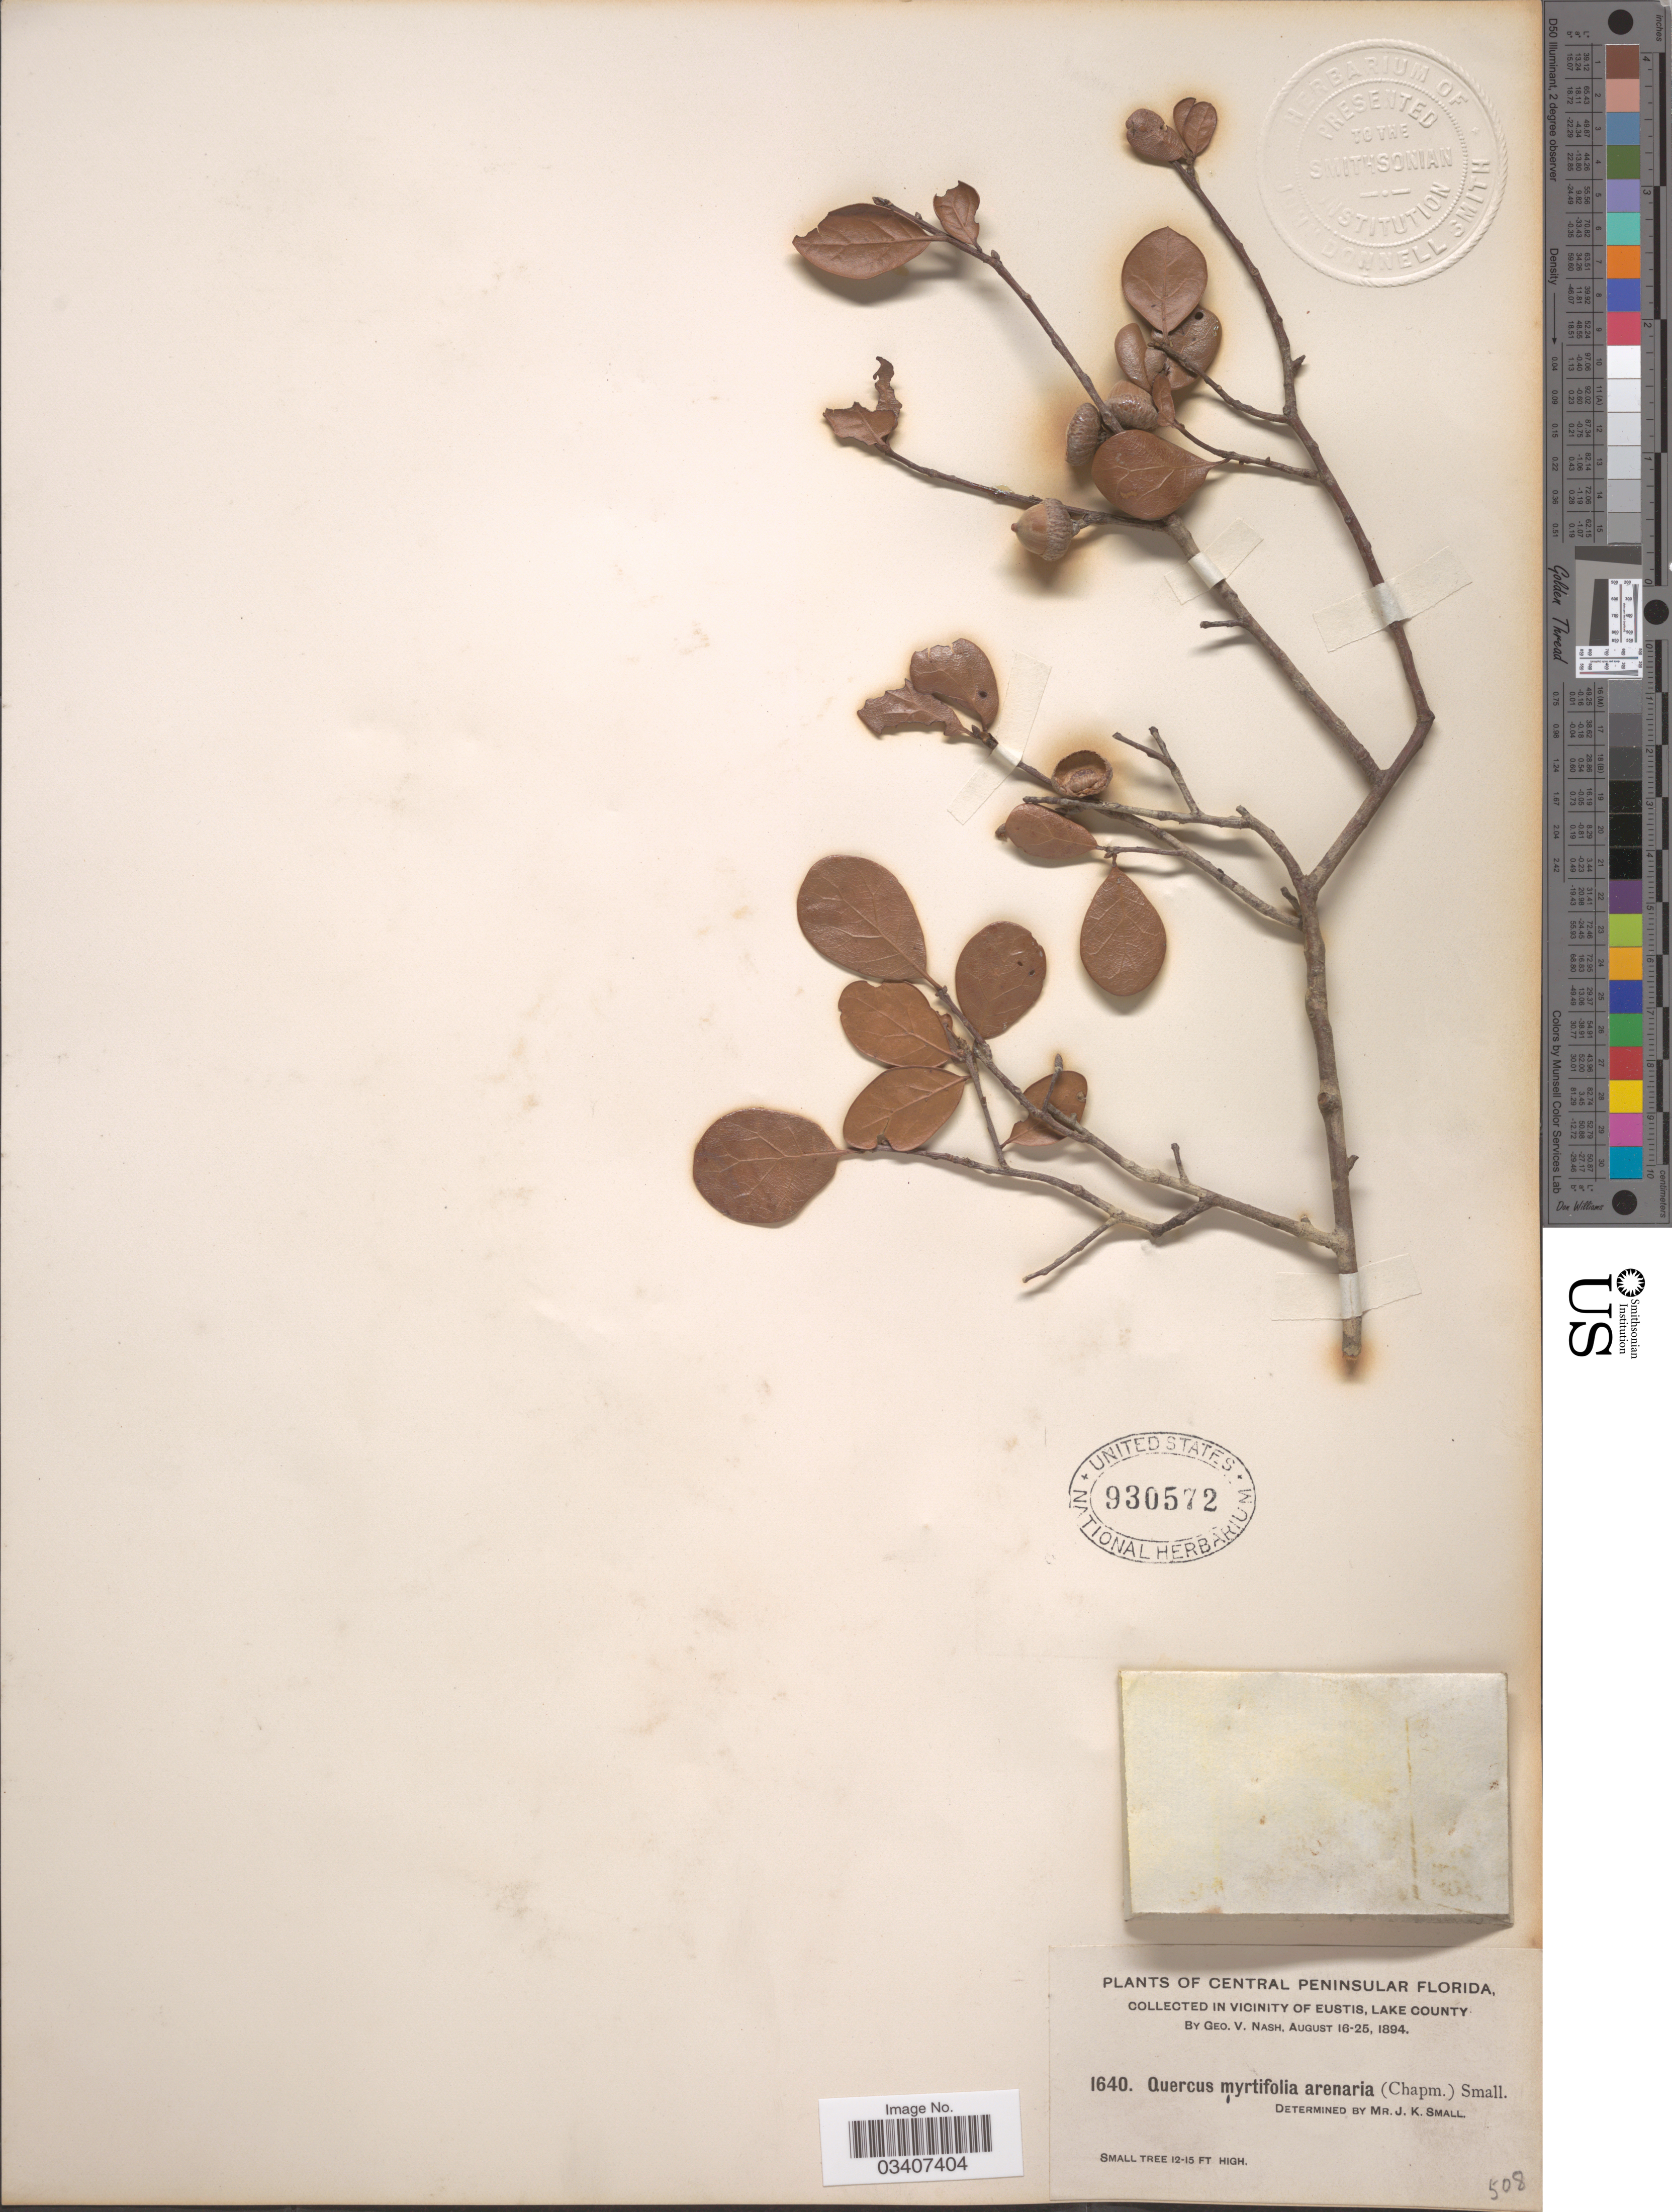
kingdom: Plantae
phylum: Tracheophyta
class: Magnoliopsida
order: Fagales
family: Fagaceae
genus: Quercus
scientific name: Quercus myrtifolia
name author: Willd.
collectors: G. V. Nash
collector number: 1640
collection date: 1894-08-16/1894-08-25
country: United States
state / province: Florida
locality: Central Peninsular Florida. Vicinity of Eustis, Lake County.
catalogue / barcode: US 930572